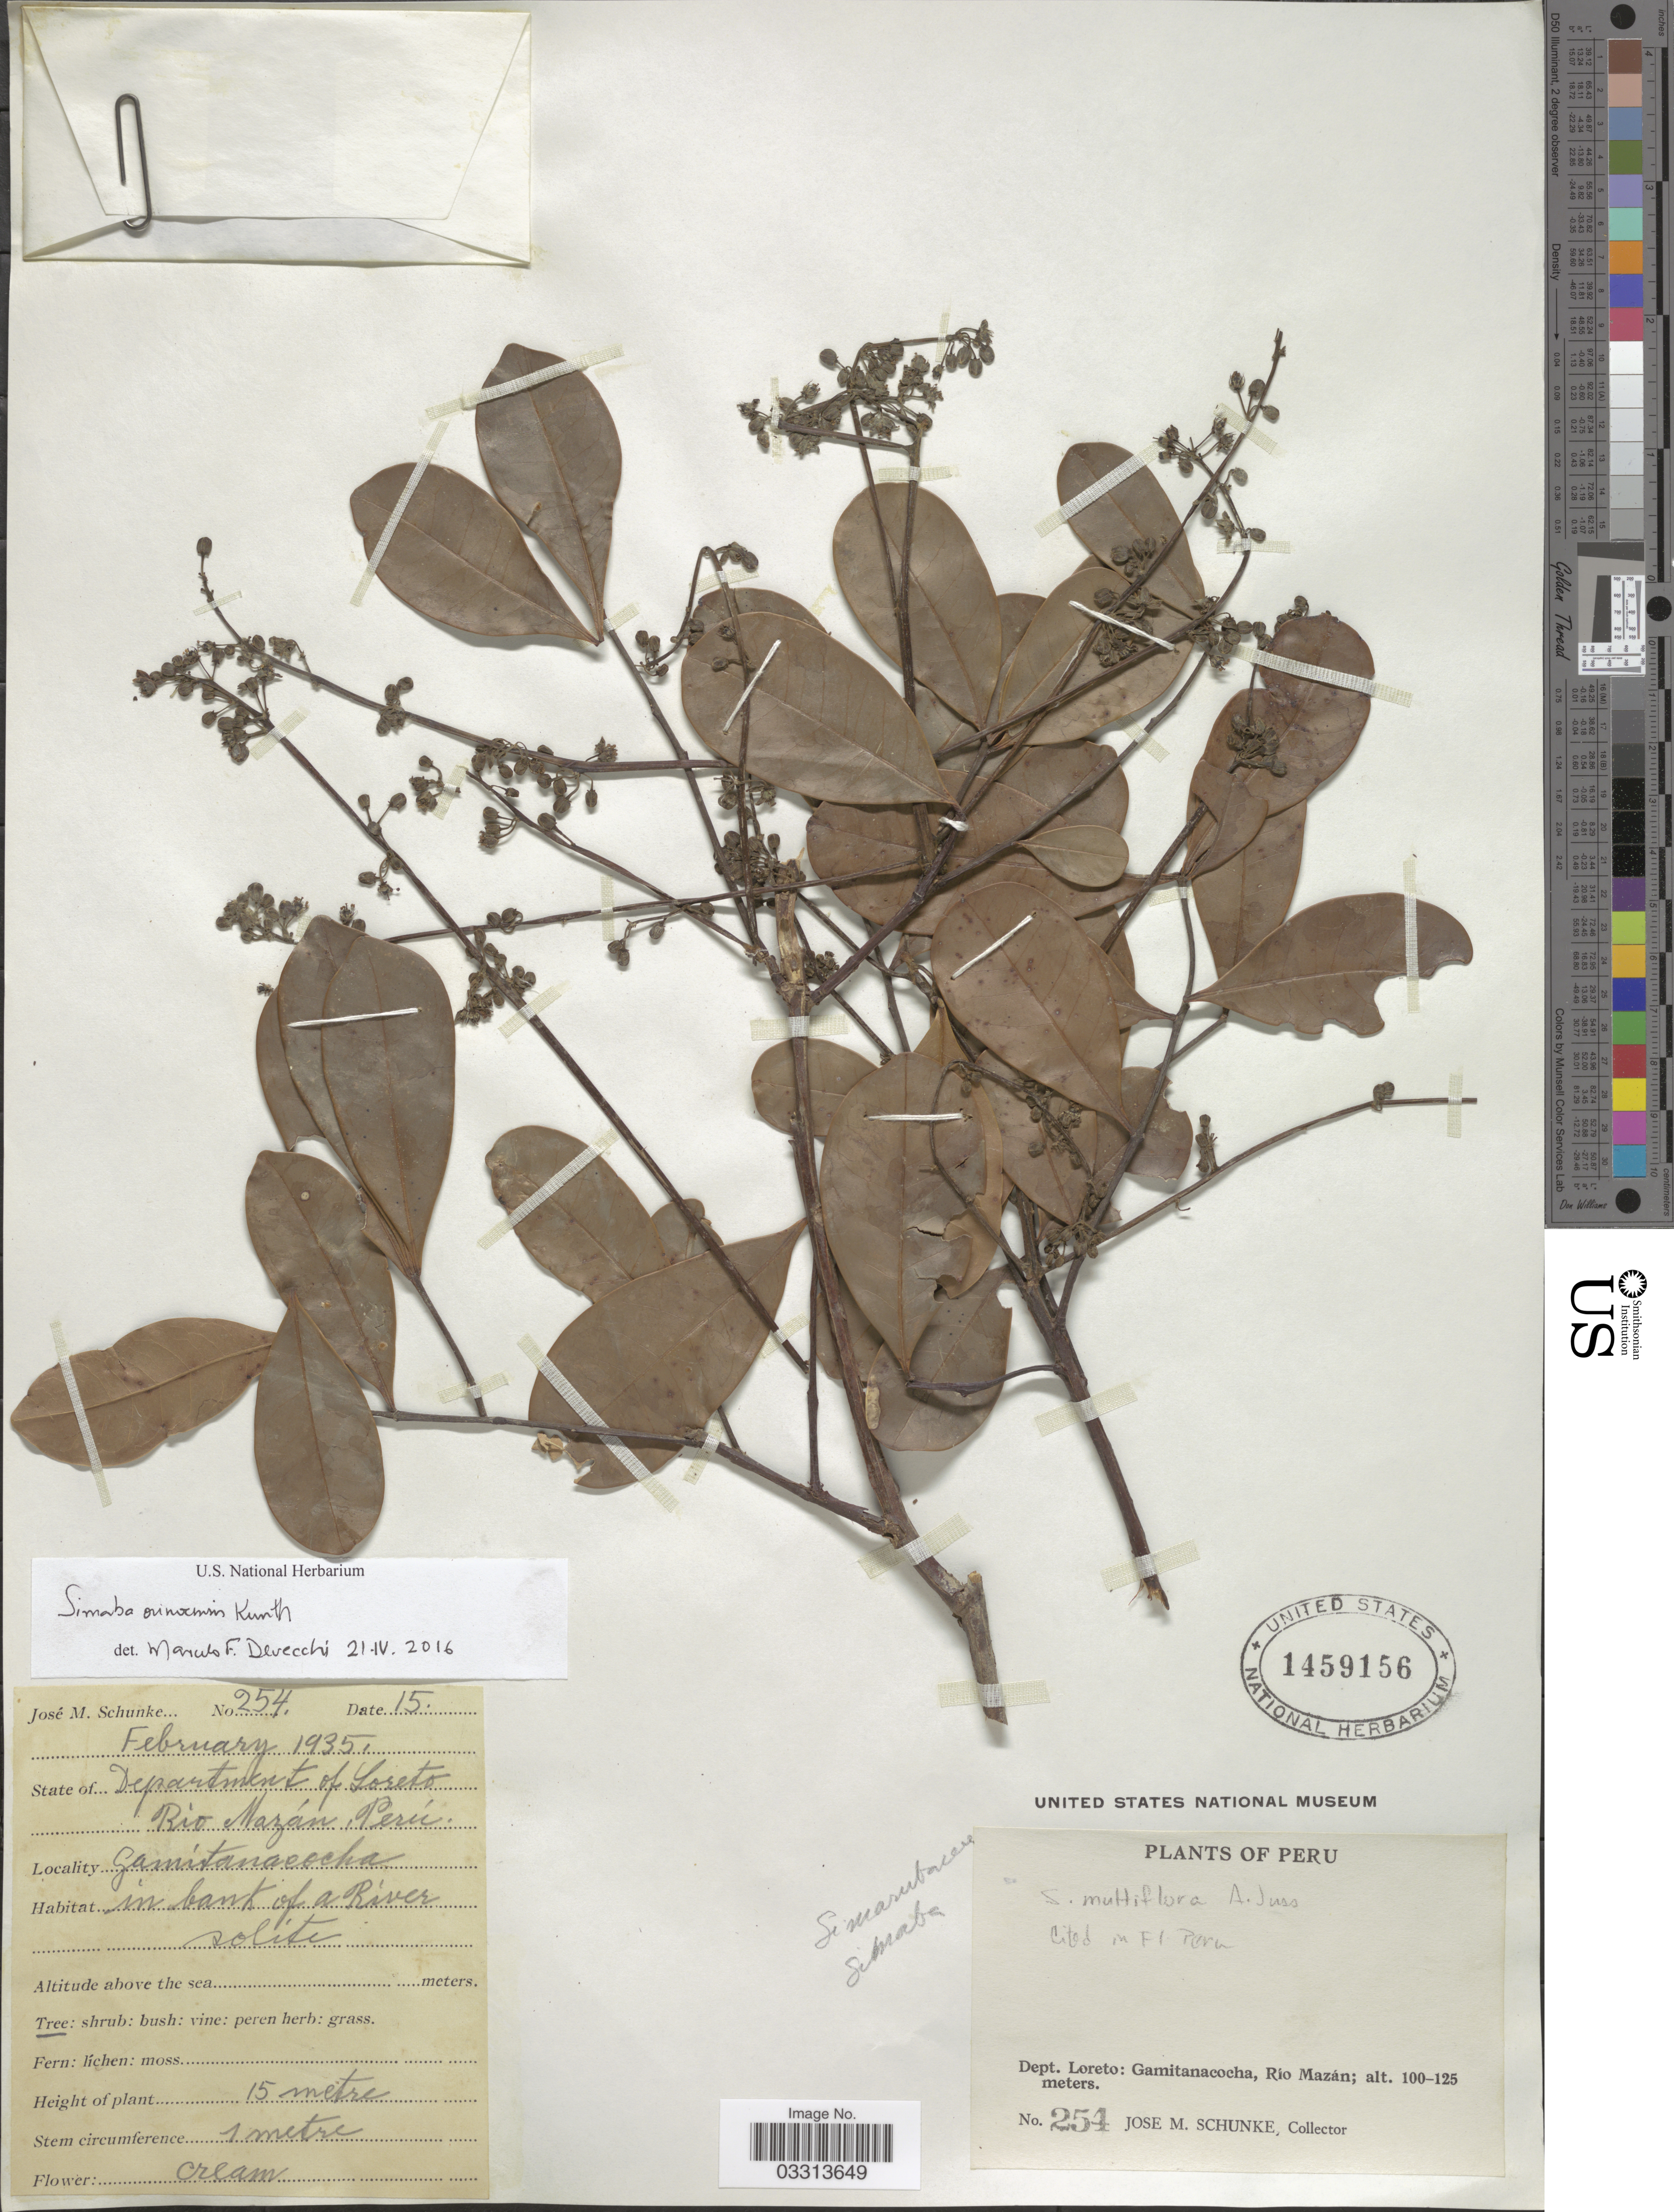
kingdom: Plantae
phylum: Tracheophyta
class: Magnoliopsida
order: Sapindales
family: Simaroubaceae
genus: Simaba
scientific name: Simaba orinocensis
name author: Kunth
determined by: Devecchi, M. F.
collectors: J. M. Schunke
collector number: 254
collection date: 1935-02-15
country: Peru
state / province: Loreto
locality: Dept. Loreto: Gamitanacocha, Rio Mazán.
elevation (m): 100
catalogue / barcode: US 1459156